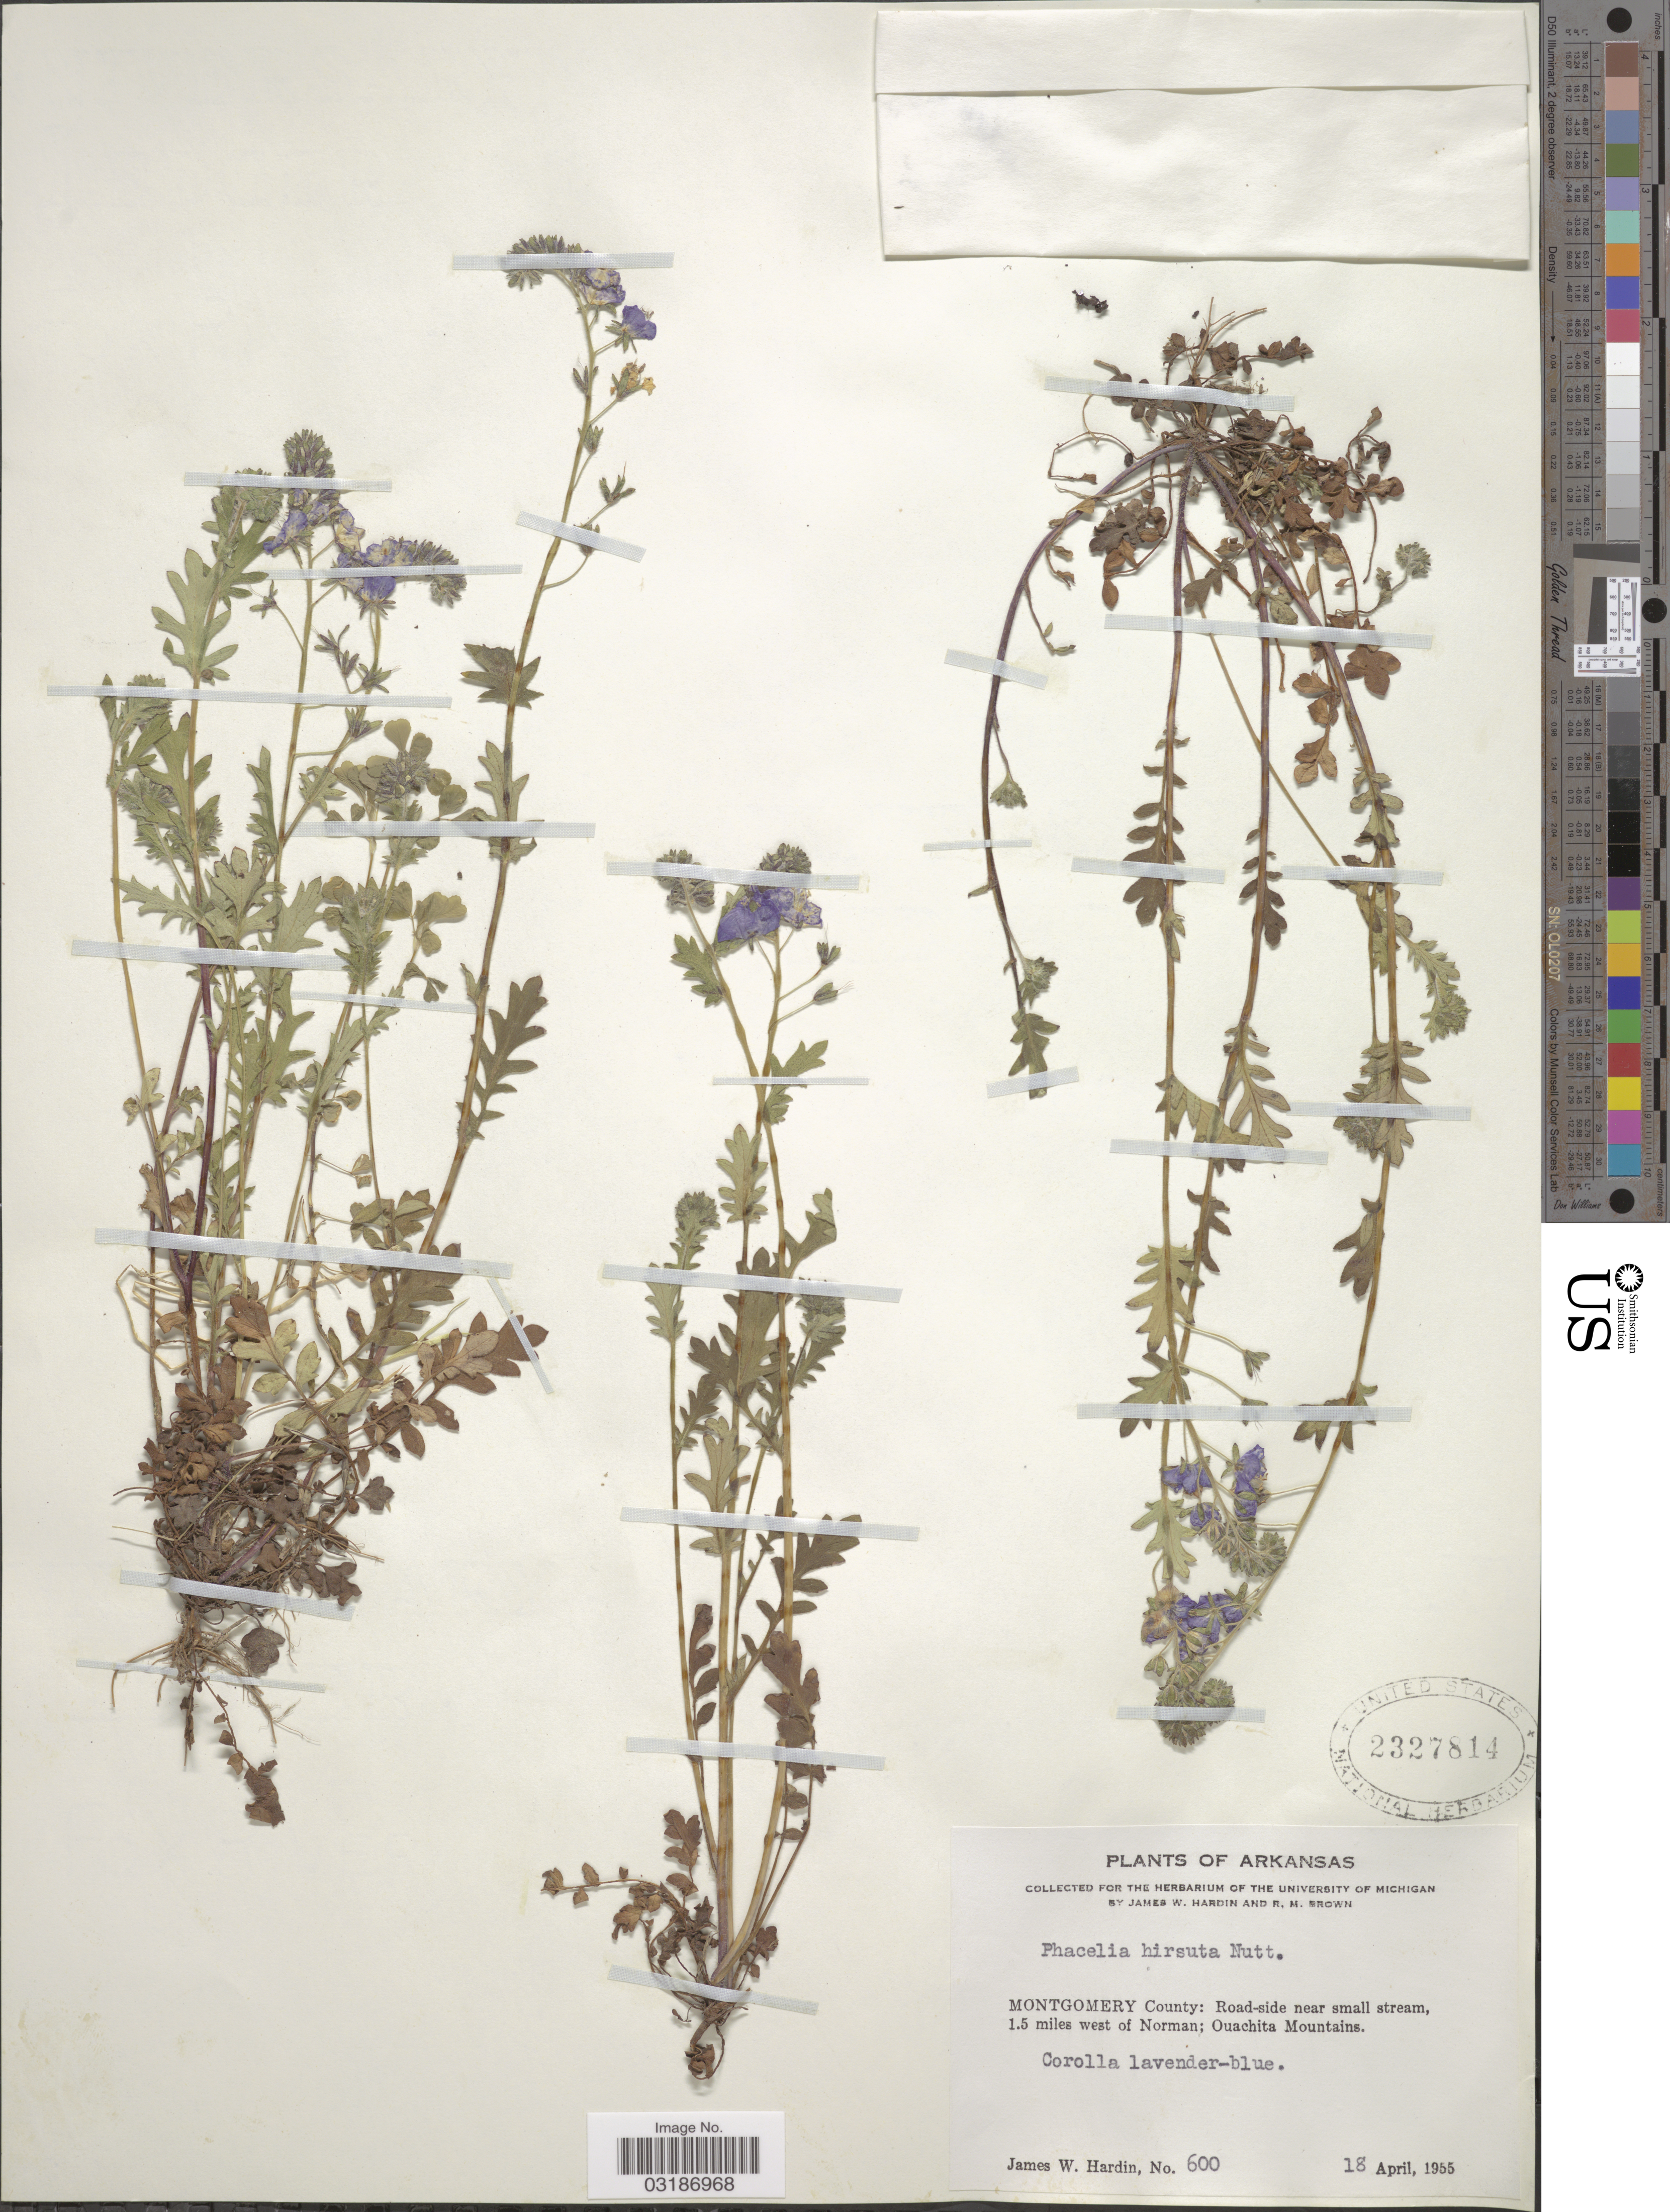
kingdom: Plantae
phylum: Tracheophyta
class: Magnoliopsida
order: Boraginales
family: Hydrophyllaceae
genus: Phacelia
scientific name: Phacelia hirsuta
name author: Nutt.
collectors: J. W. Hardin & R. Brown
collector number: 600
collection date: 1955-04-18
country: United States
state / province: Arkansas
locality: Montgomery County: Road-side near small stream, 1.5 miles west of Norman; Ouachita Mountains.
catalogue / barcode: US 2327814